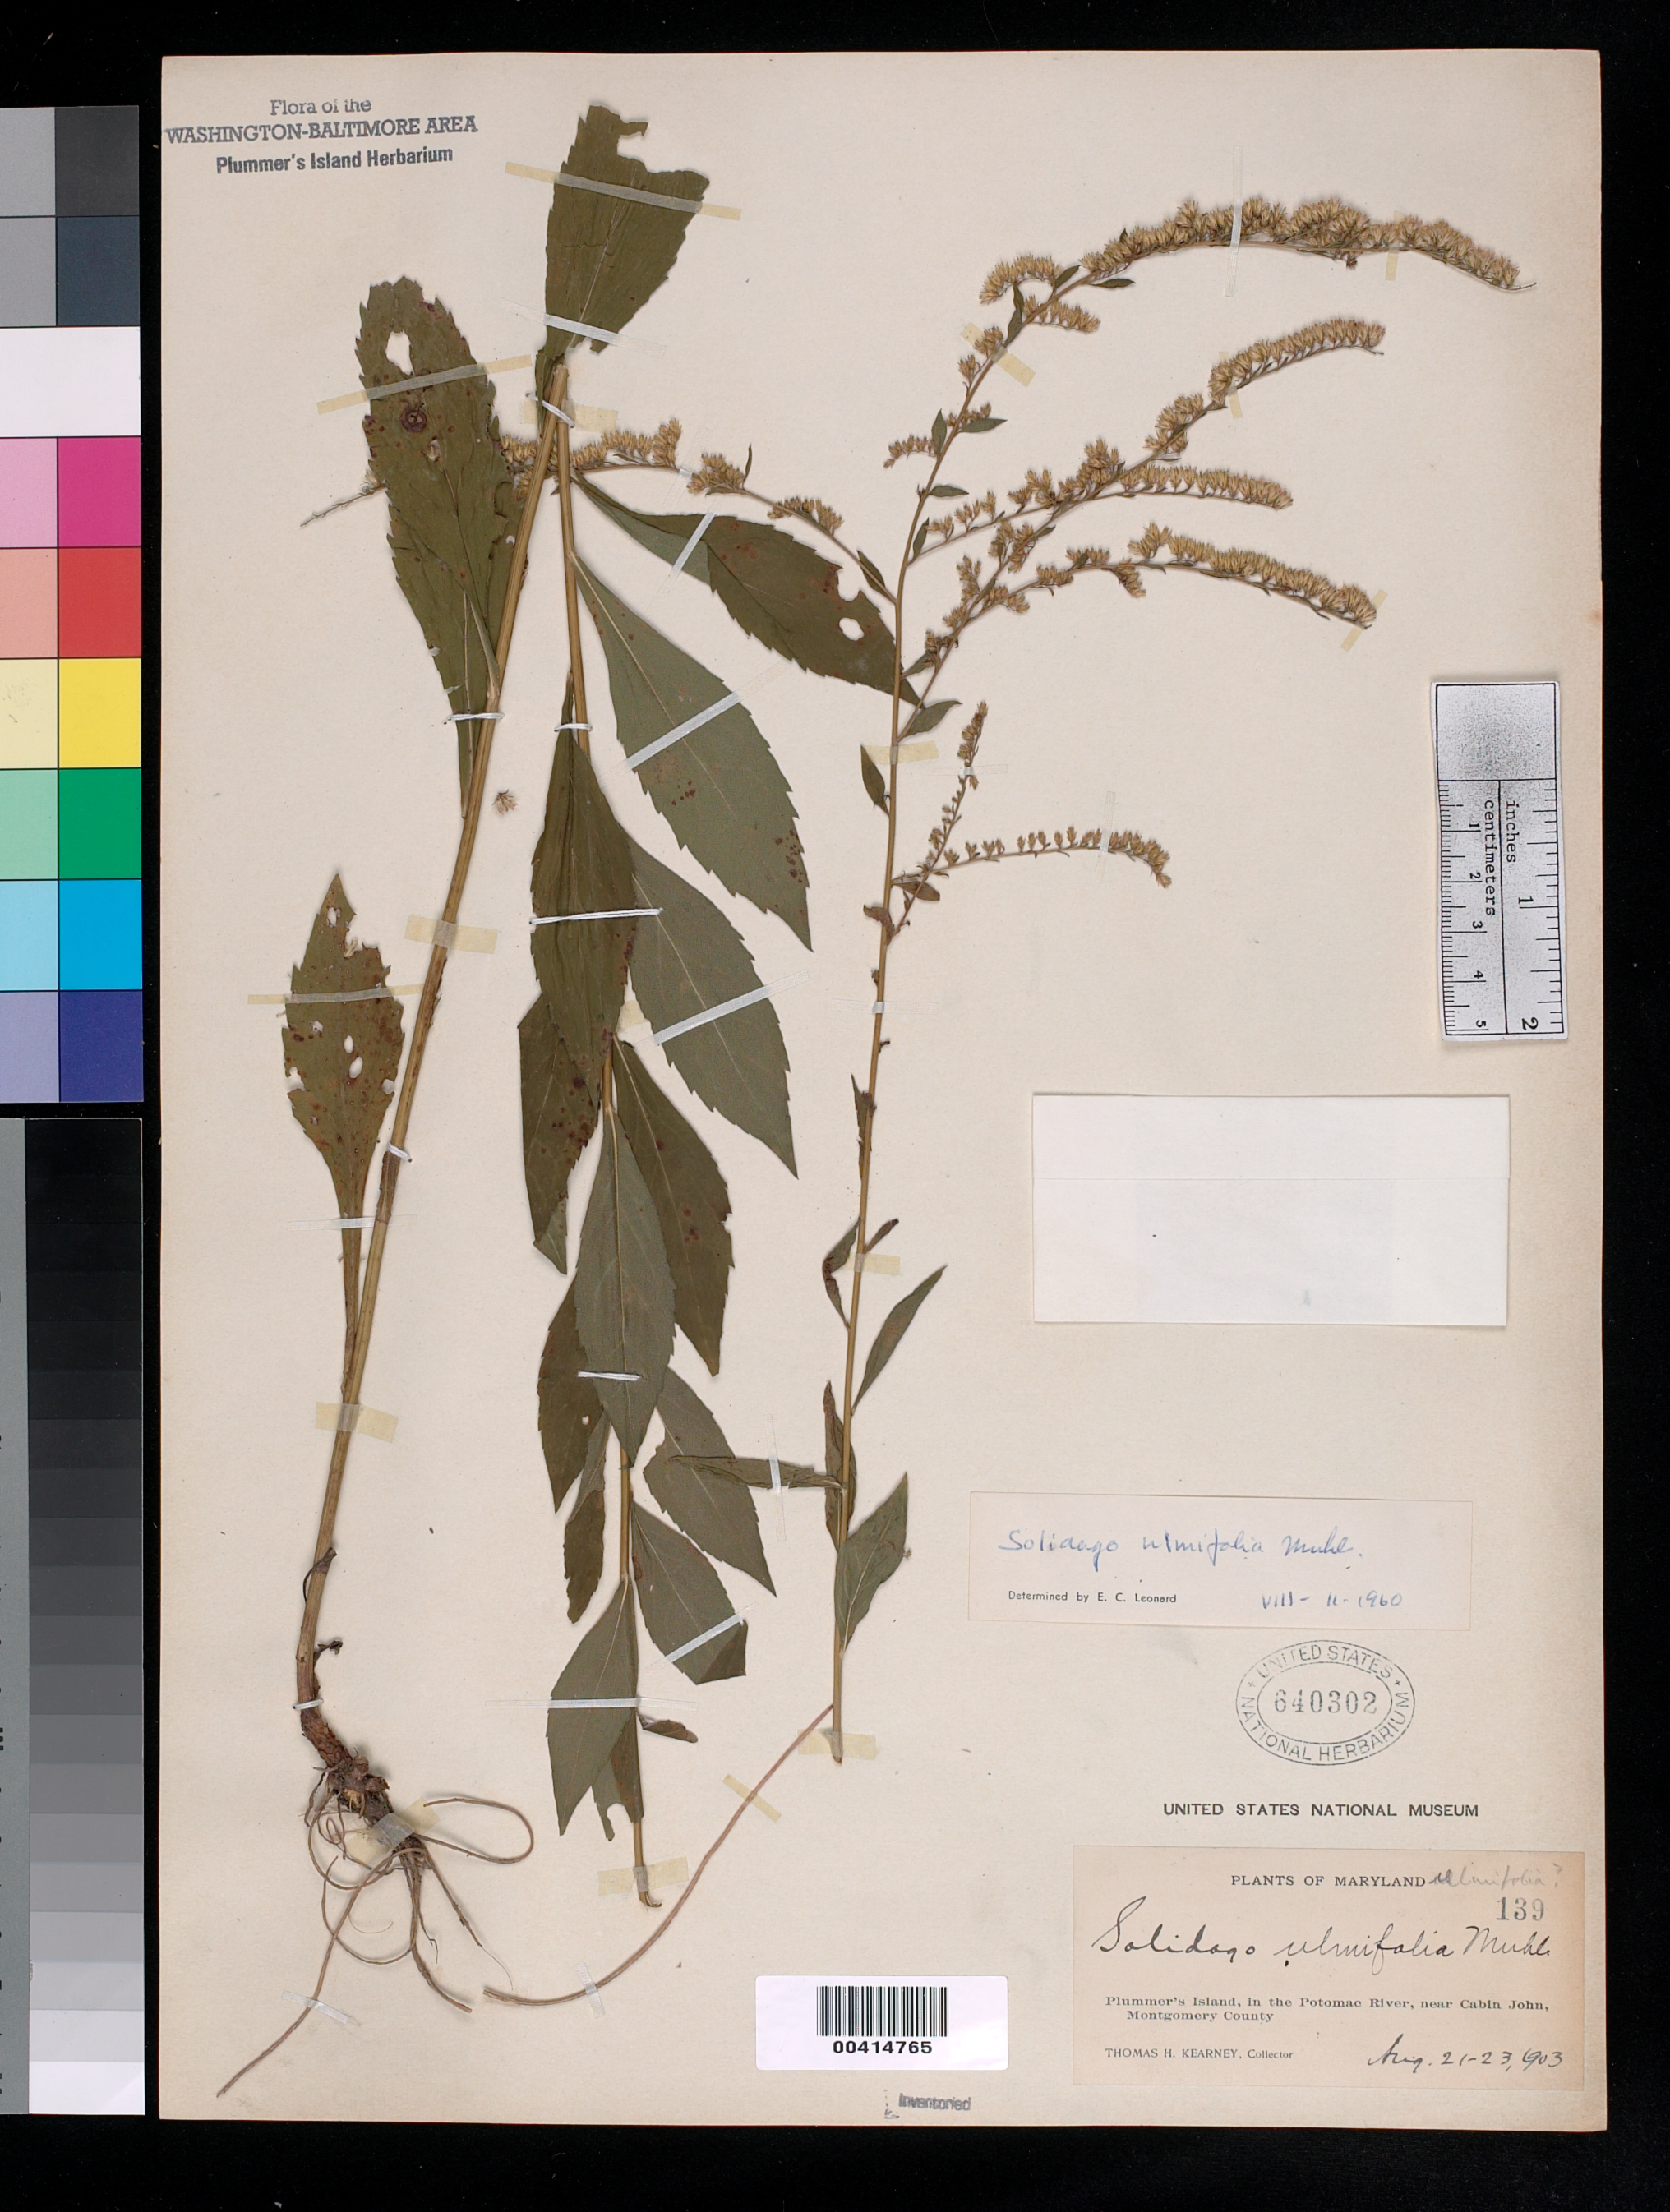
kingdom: Plantae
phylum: Tracheophyta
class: Magnoliopsida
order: Asterales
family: Asteraceae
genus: Solidago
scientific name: Solidago ulmifolia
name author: Muhl. ex Willd.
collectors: T. H. Kearney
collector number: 69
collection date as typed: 21 Aug 1903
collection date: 1903-08-21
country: United States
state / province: Maryland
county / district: Montgomery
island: Plummers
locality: Plummer's Island C. & O. Canal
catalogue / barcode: US 640302